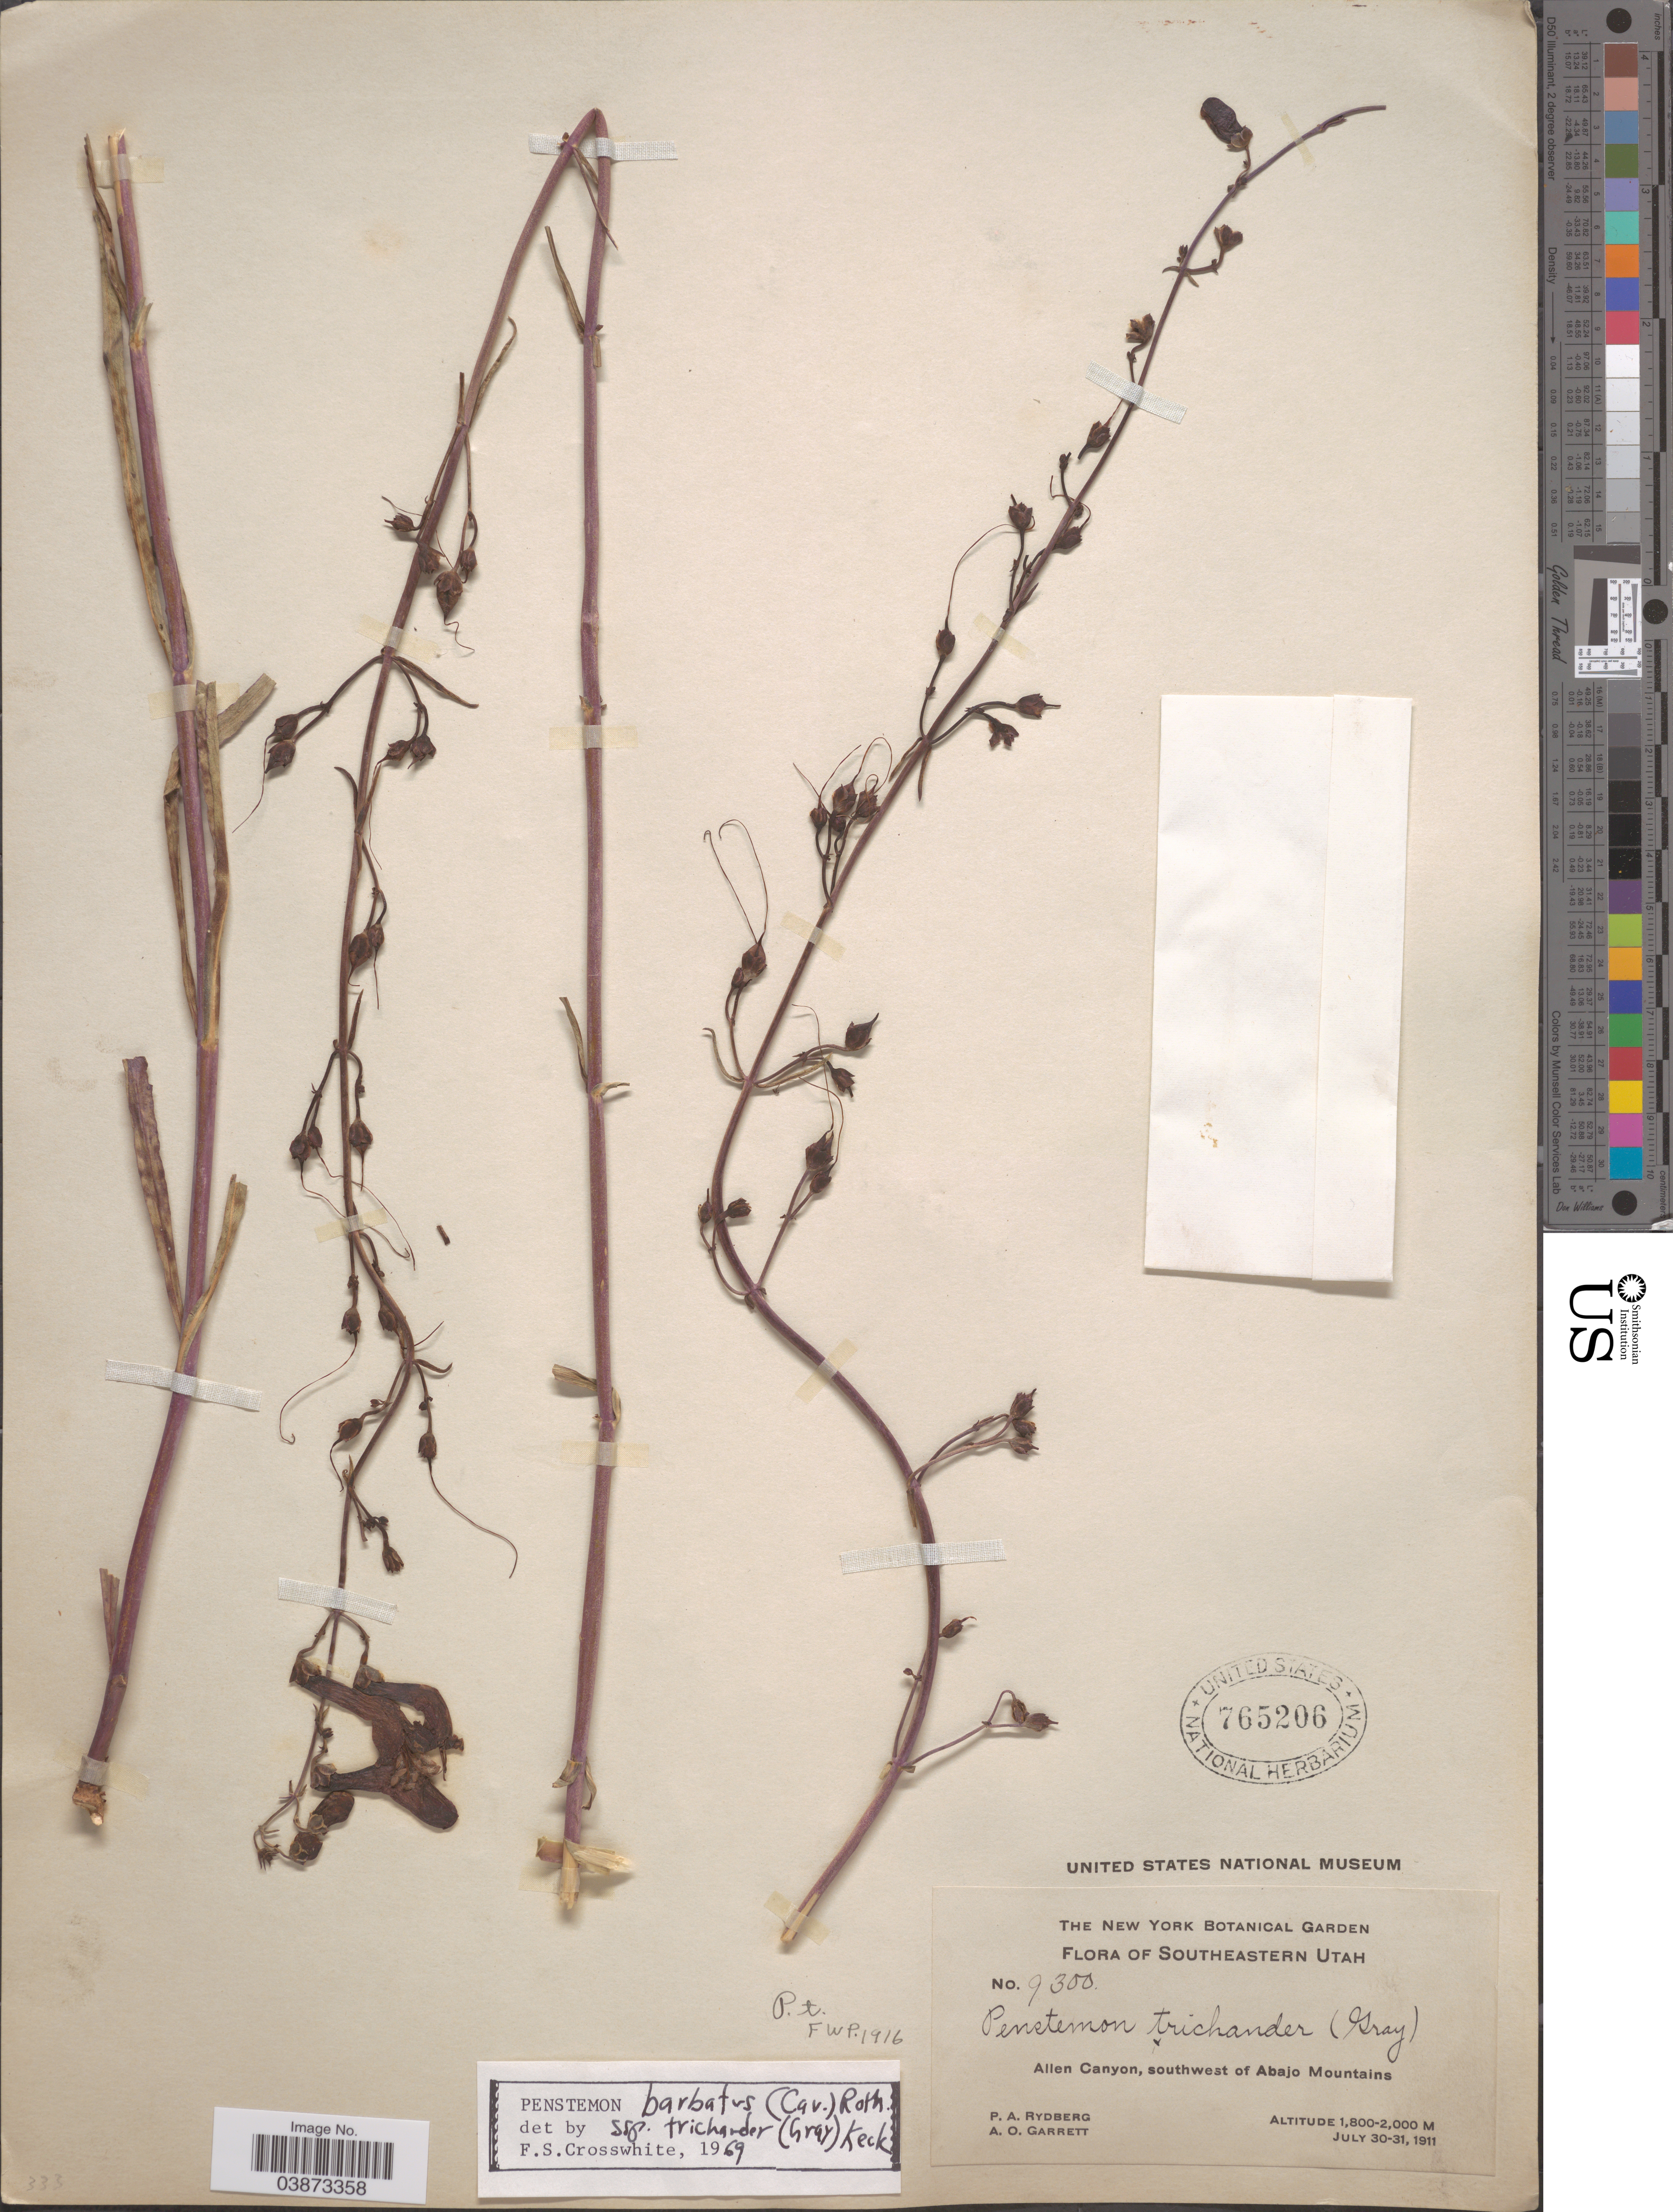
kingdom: Plantae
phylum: Tracheophyta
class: Magnoliopsida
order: Lamiales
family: Plantaginaceae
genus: Penstemon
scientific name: Penstemon barbatus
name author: (Cav.) Roth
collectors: P. A. Rydberg & A. O. Garrett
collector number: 9300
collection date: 1911-07-30/1911-07-31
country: United States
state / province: Utah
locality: Southeastern Utah. Allen Canyon, southwest of Abajo Mountains.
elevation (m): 1800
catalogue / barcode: US 765206